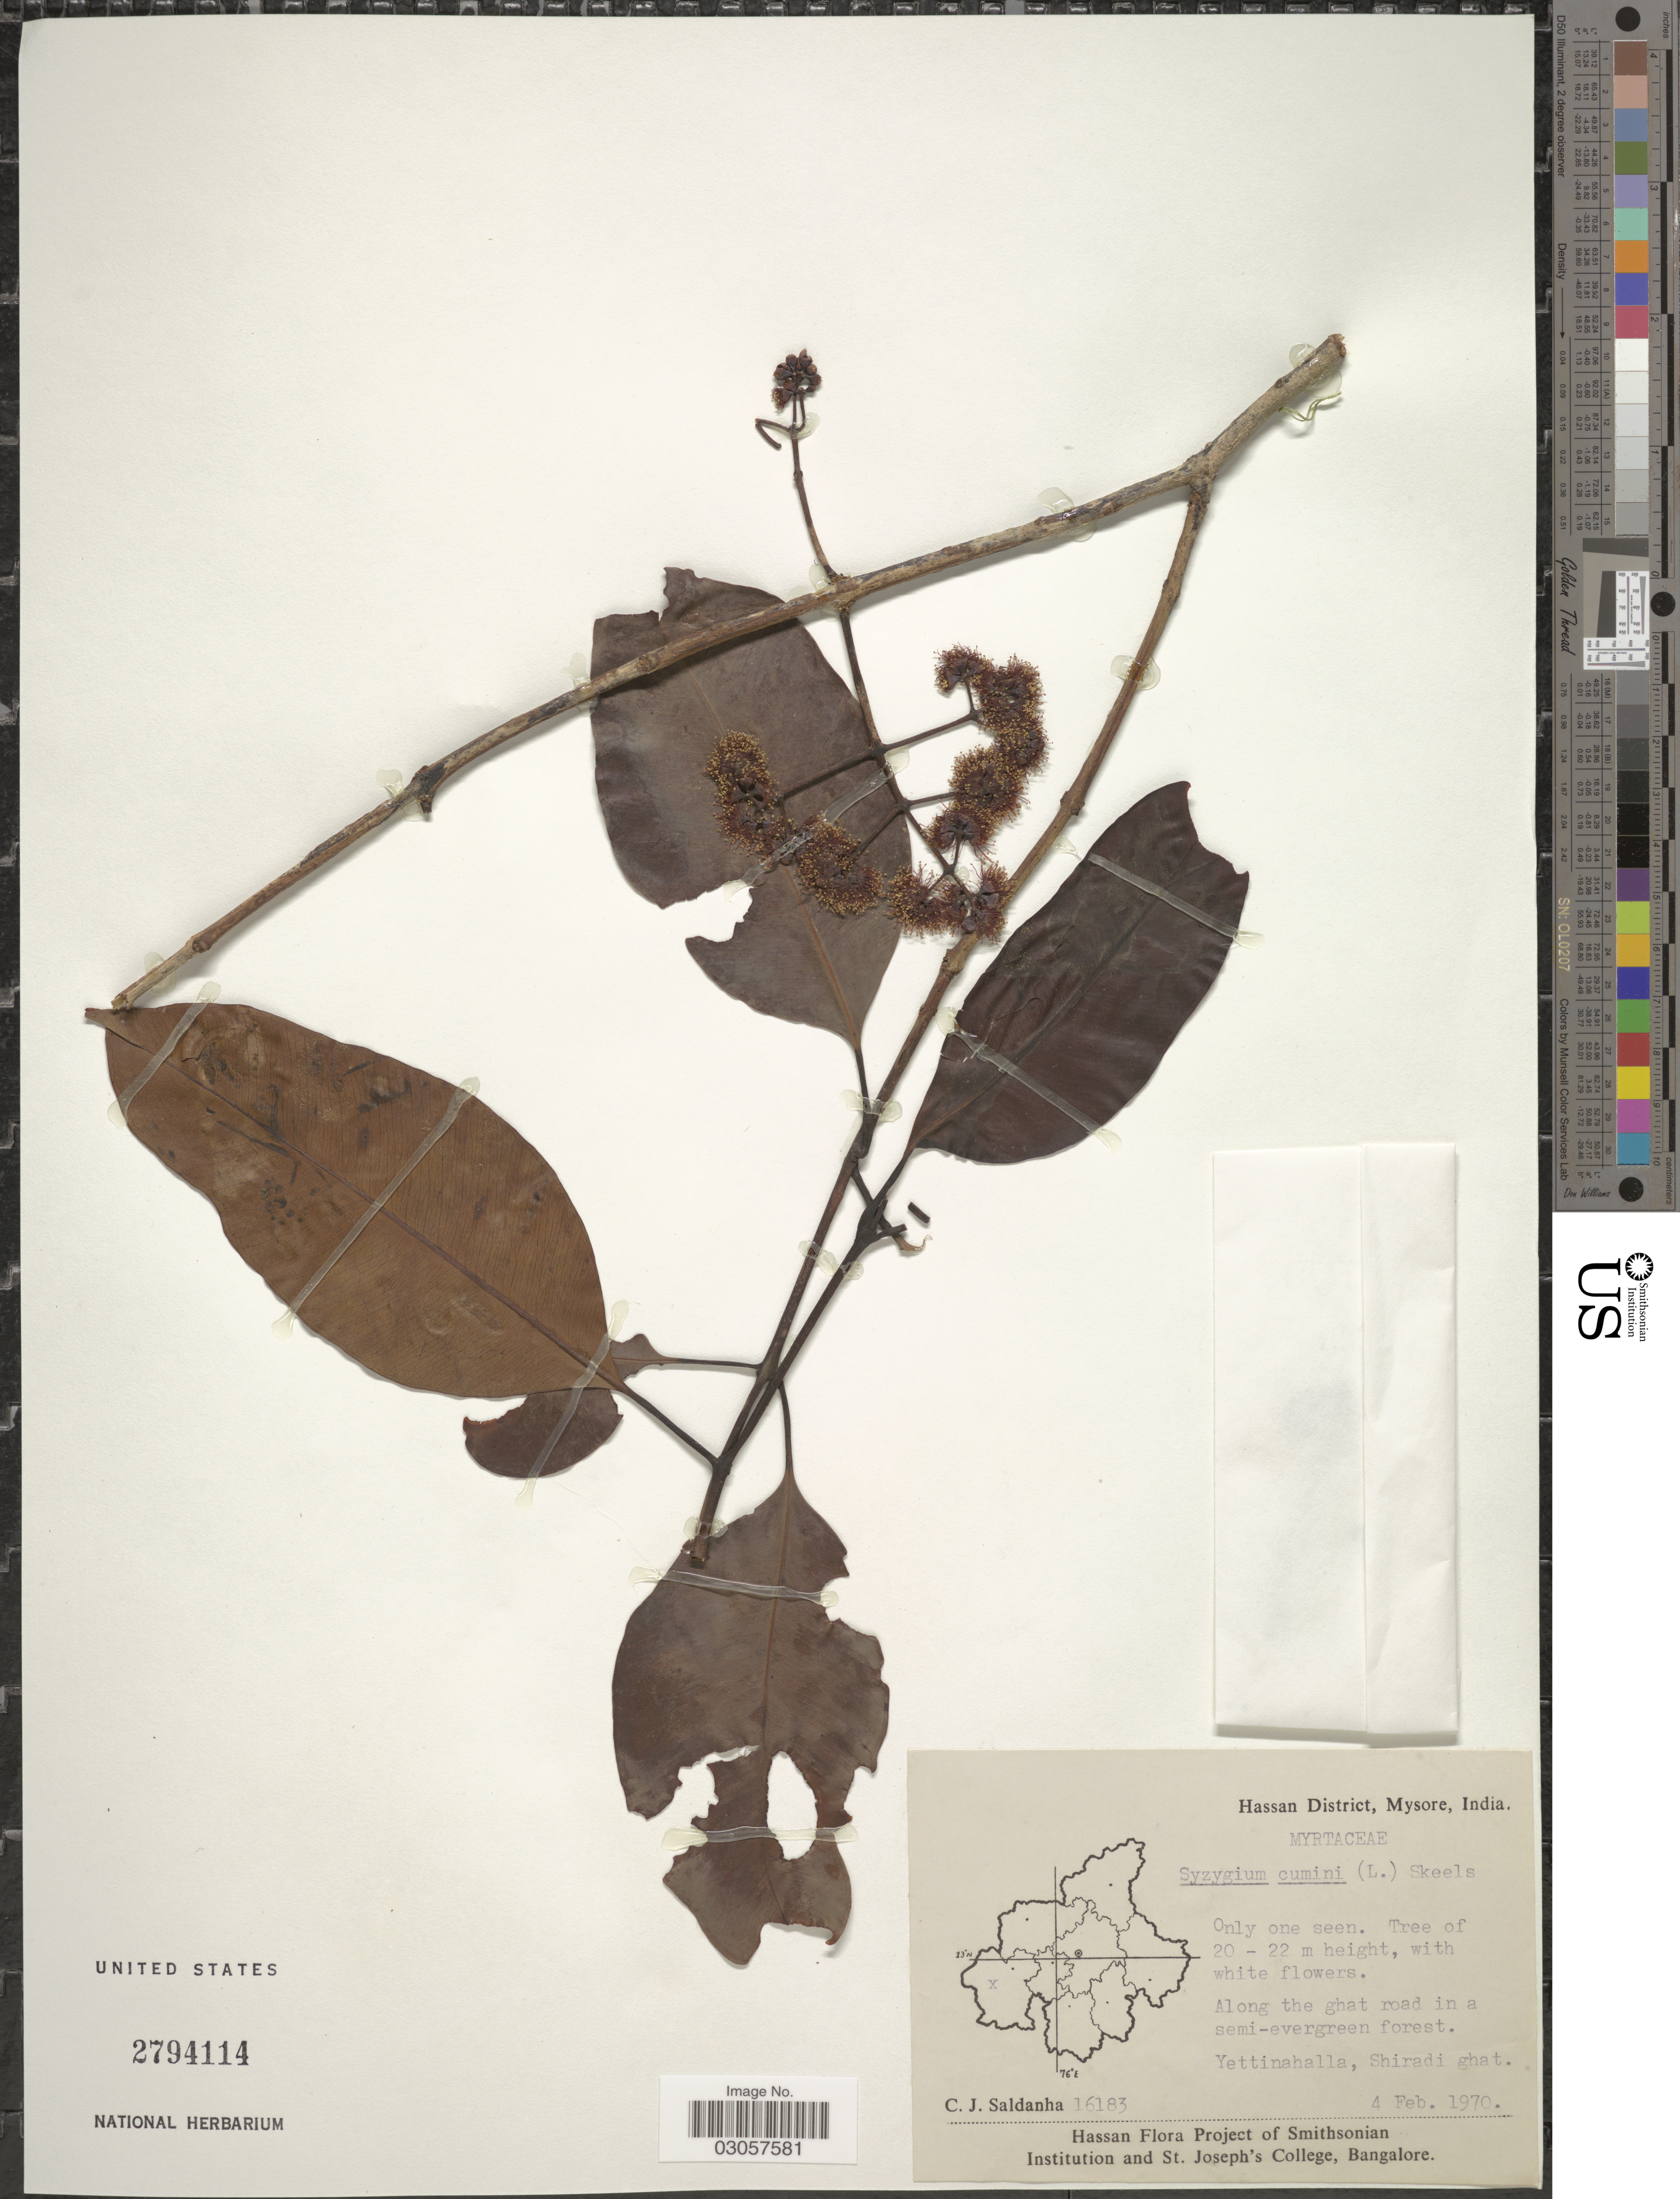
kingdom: Plantae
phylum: Tracheophyta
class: Magnoliopsida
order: Myrtales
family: Myrtaceae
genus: Syzygium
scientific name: Syzygium cumini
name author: (L.) Skeels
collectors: C. J. Saldanha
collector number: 16183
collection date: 1970-02-04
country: India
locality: Hassan District, Mysore. Yettinahalla, Shiradi ghat.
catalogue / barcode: US 2794114